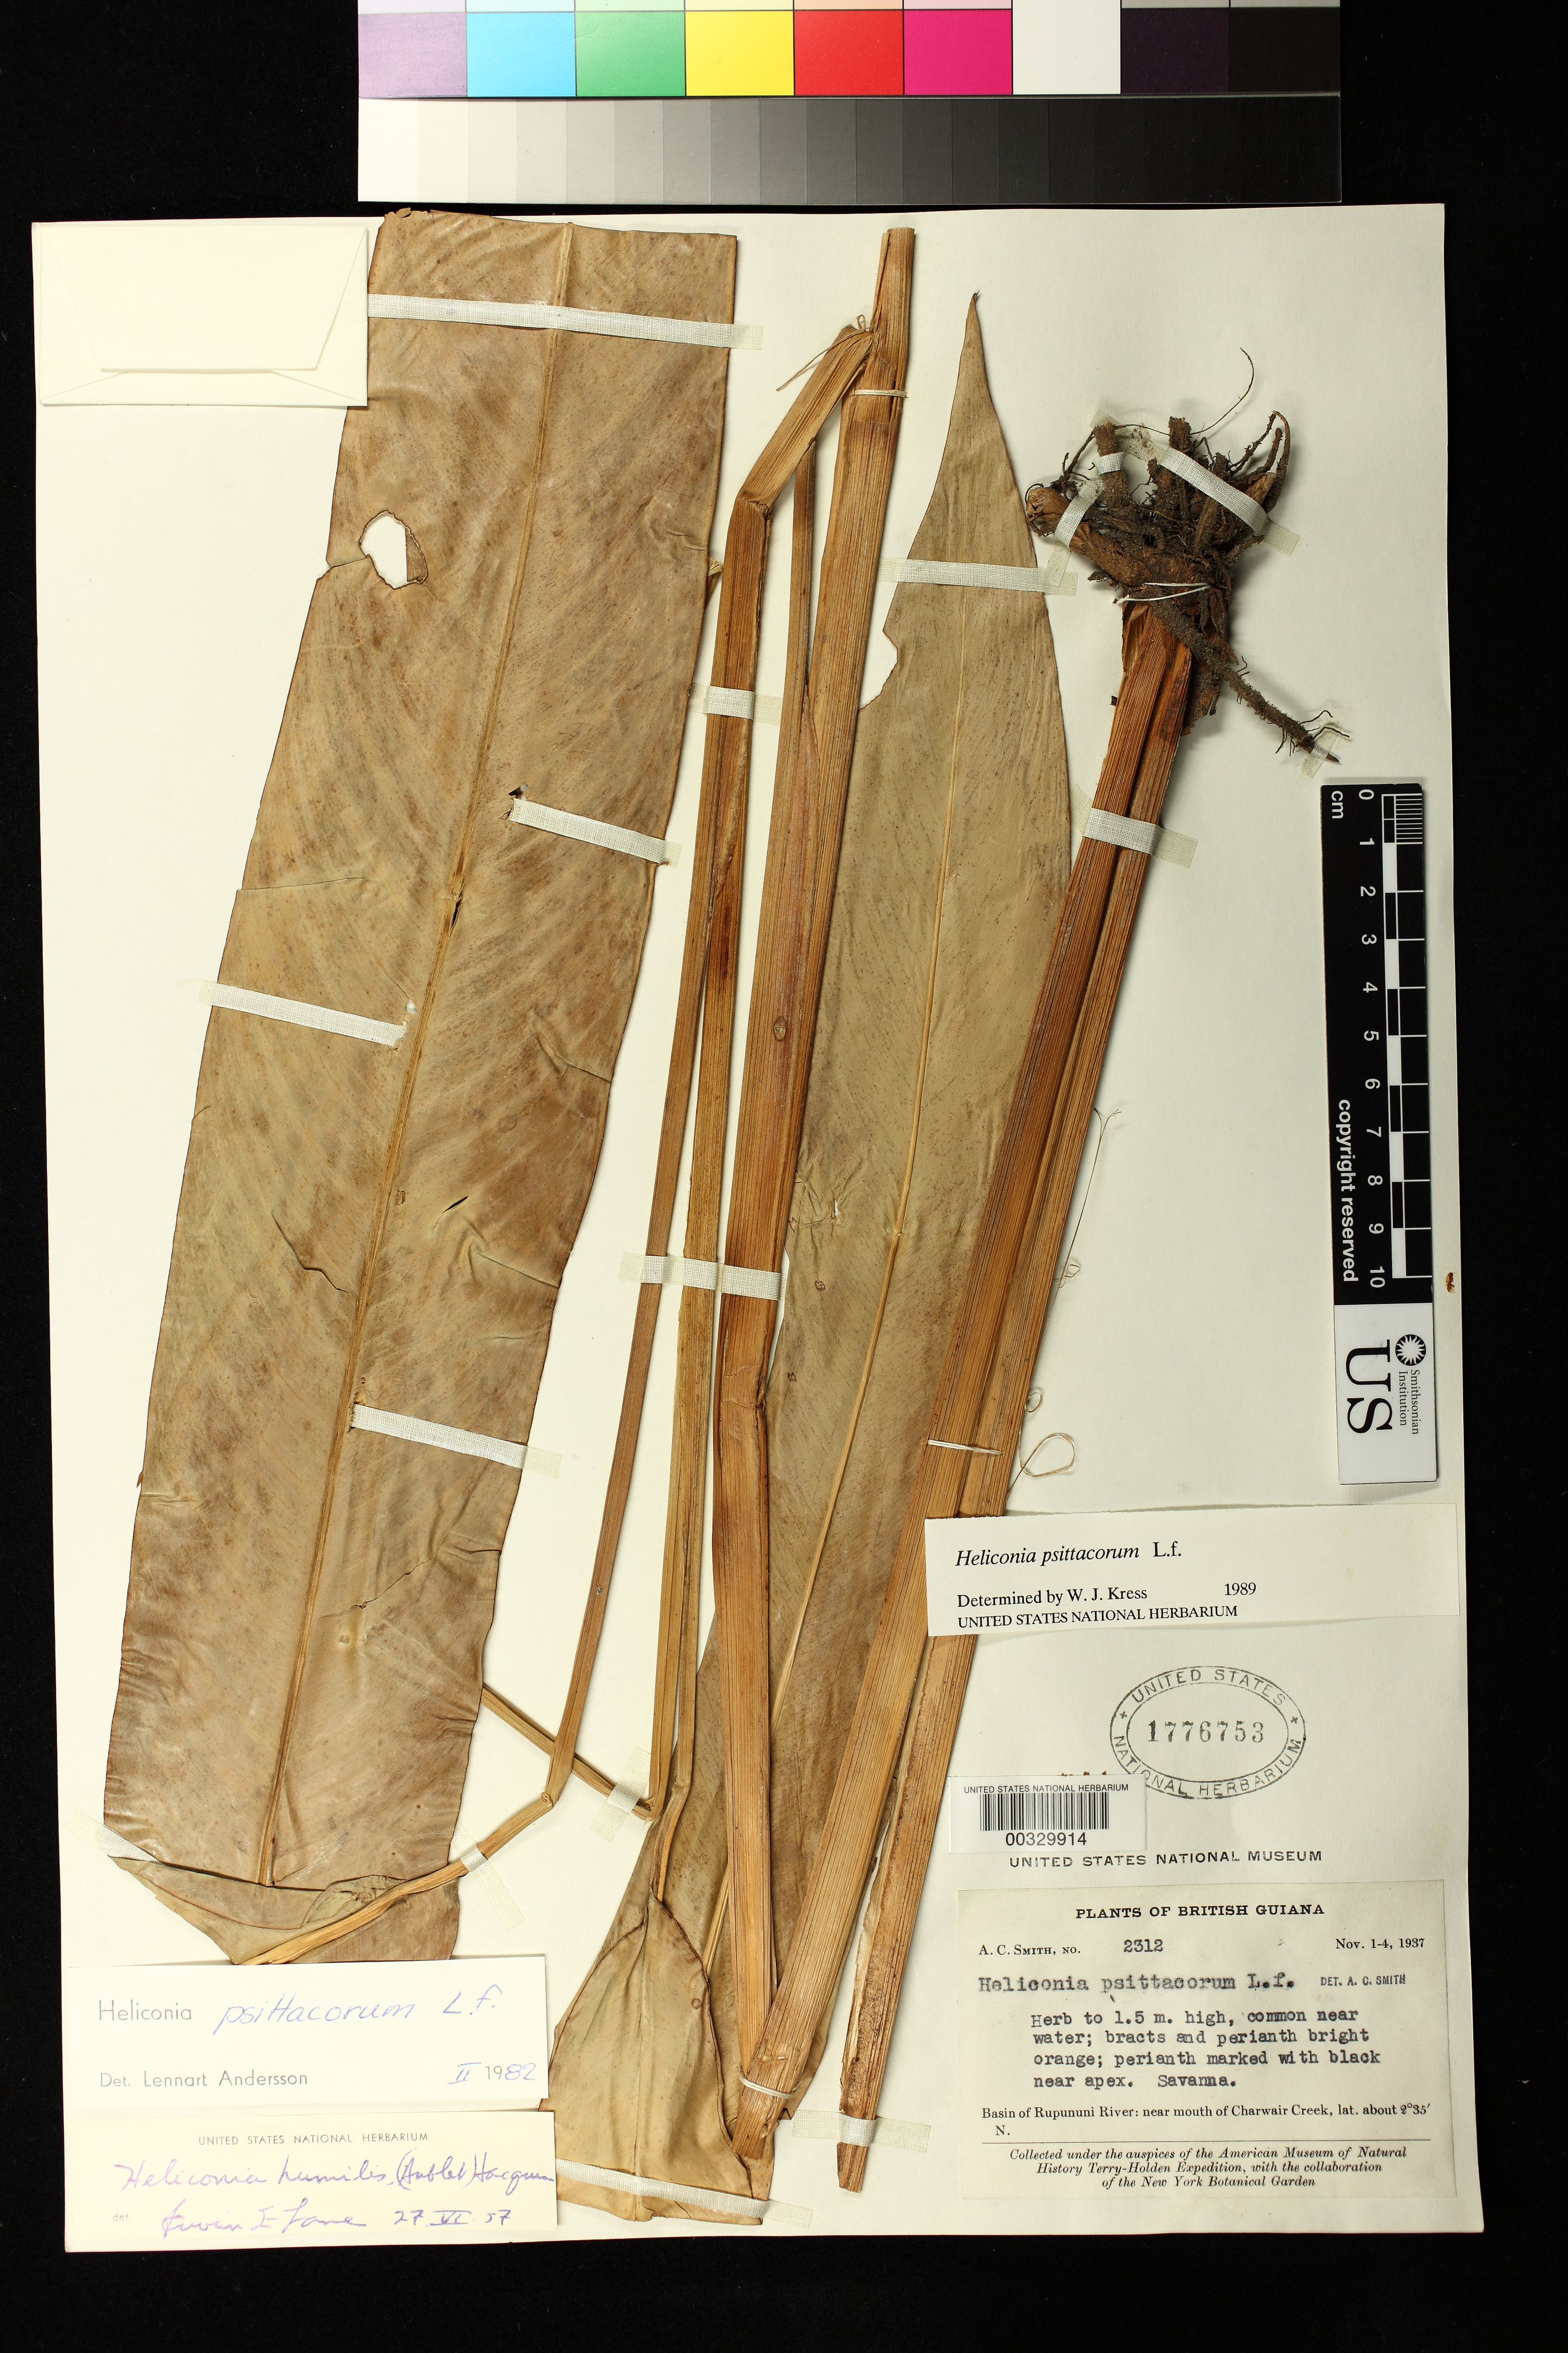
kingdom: Plantae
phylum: Tracheophyta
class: Liliopsida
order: Zingiberales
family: Heliconiaceae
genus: Heliconia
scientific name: Heliconia psittacorum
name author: L. f.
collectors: A. C. Smith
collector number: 2312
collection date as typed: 01 Nov 1937 to 04 Nov 1937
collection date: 1937-11-01/1937-11-04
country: Guyana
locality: Basin of rupununi river, near mouth of charwair creek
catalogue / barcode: US 1776753